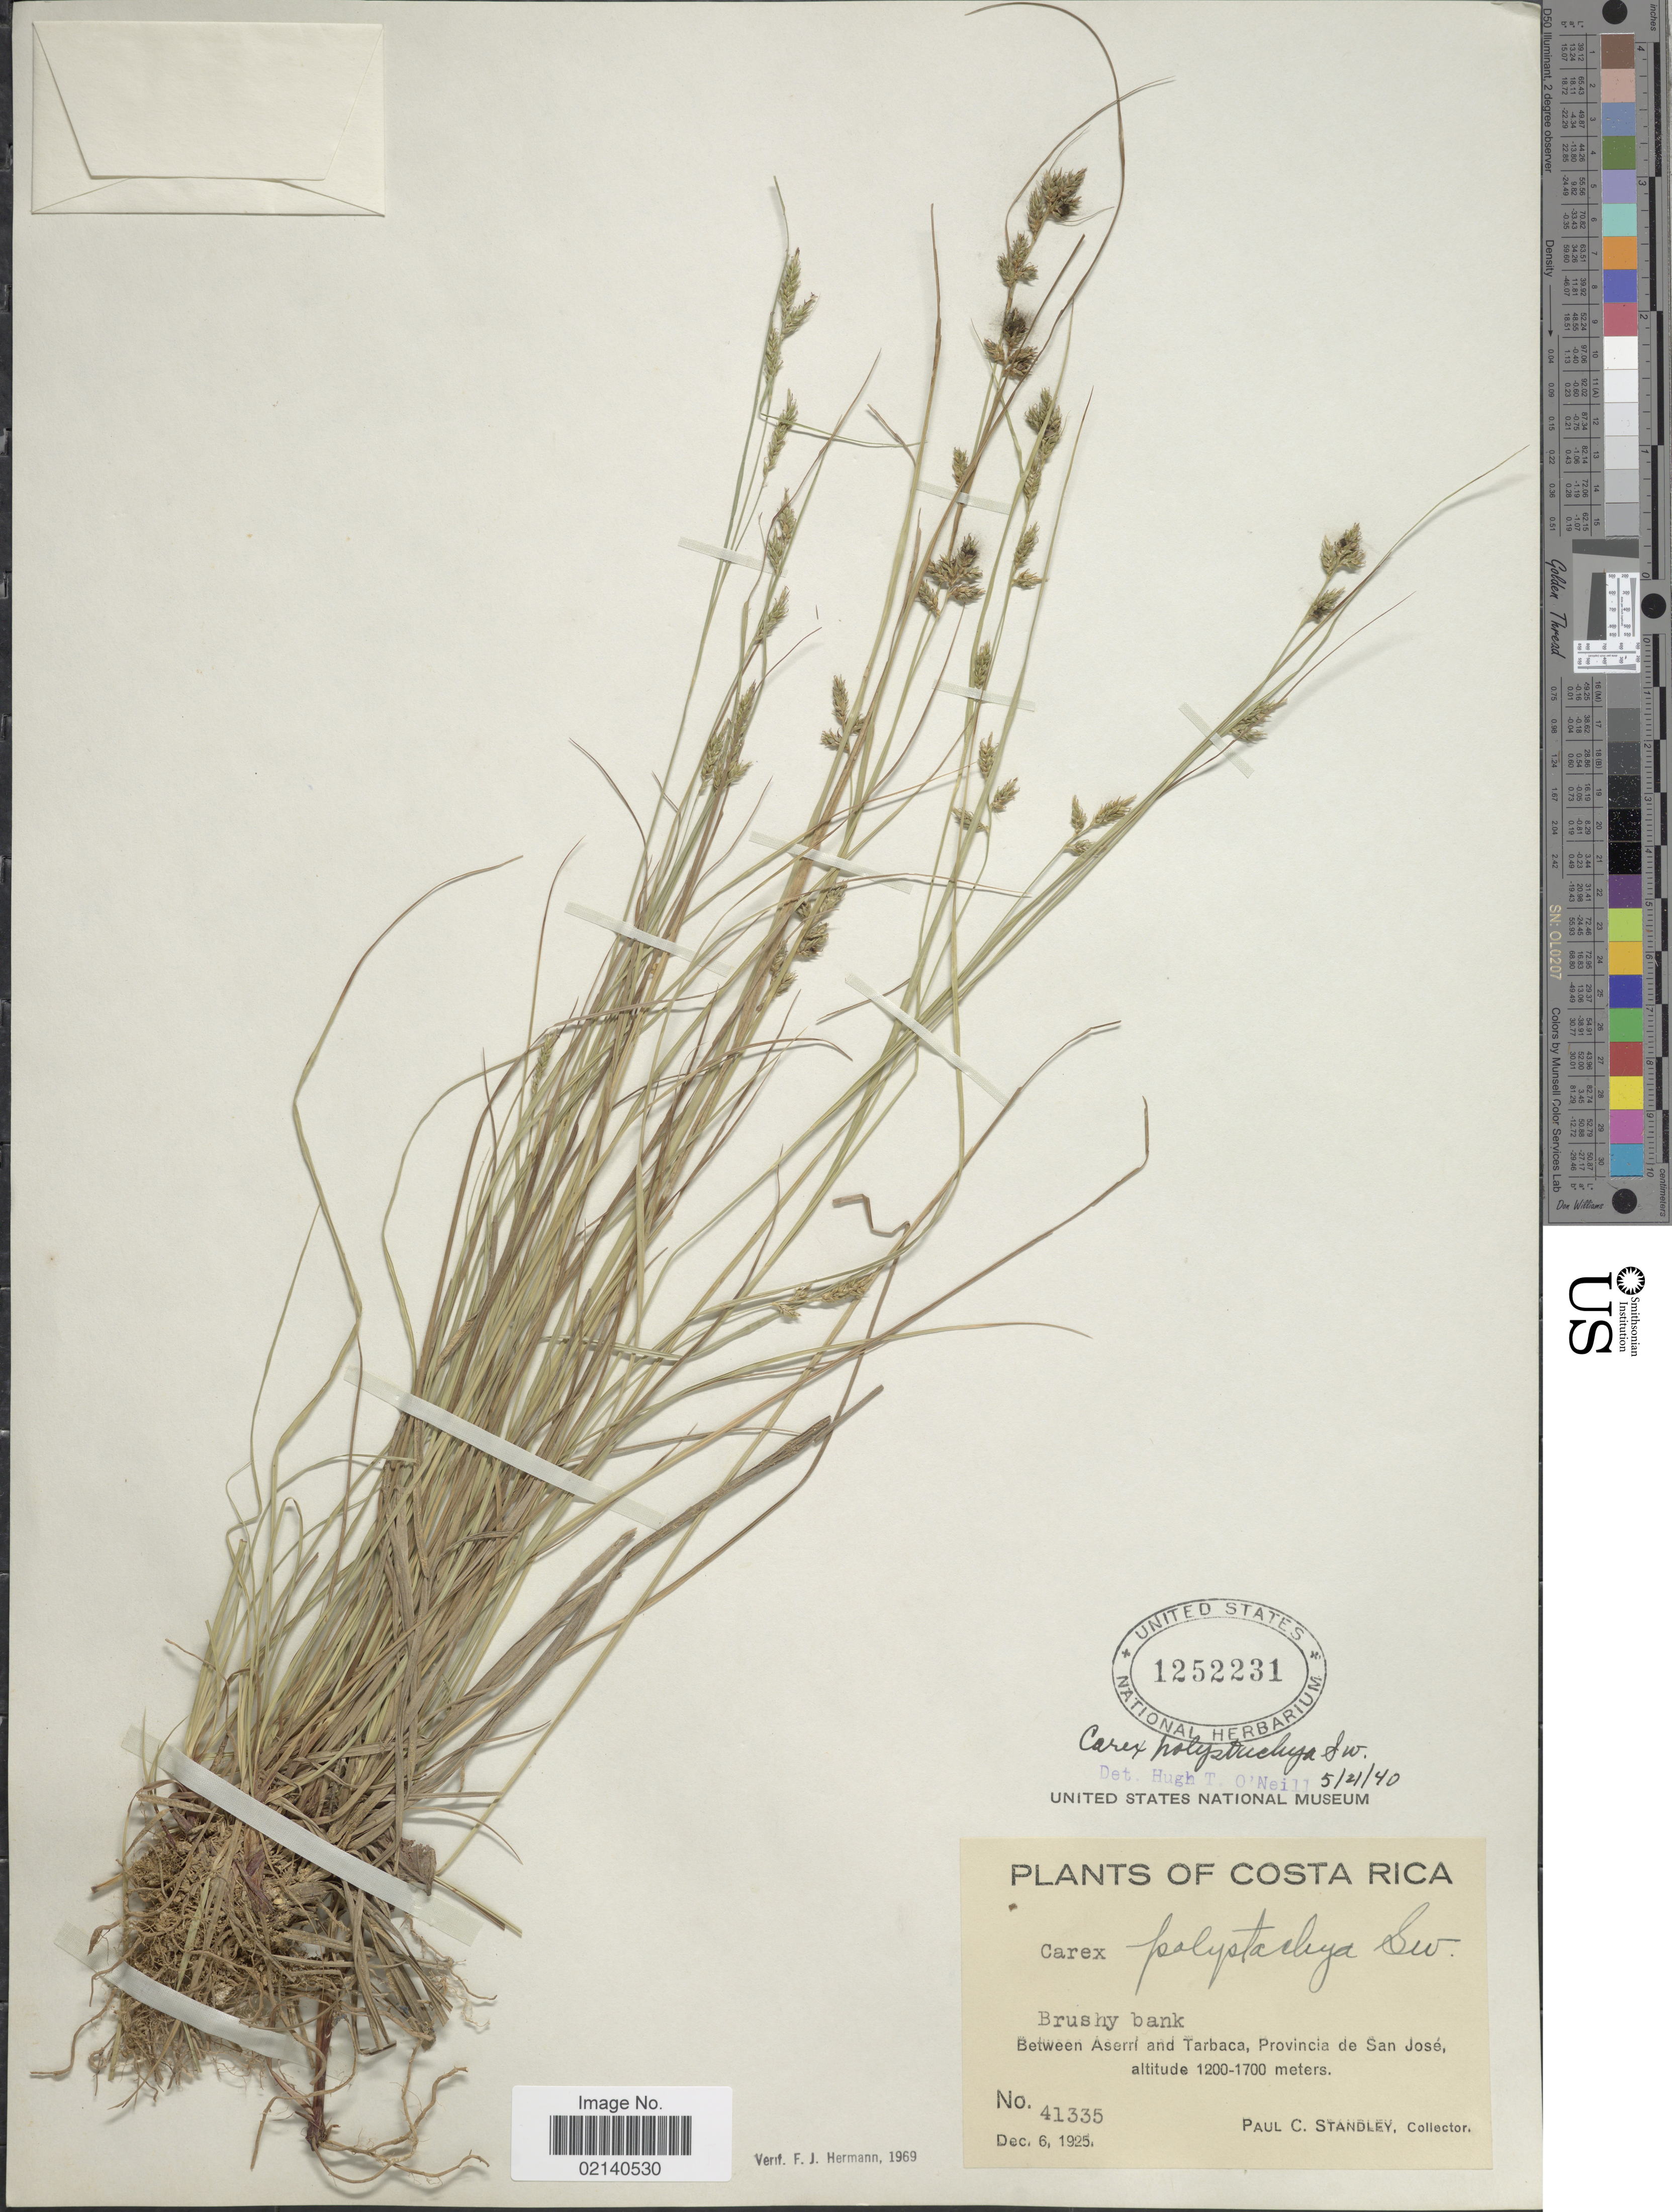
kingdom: Plantae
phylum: Tracheophyta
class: Liliopsida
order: Poales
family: Cyperaceae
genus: Carex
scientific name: Carex polystachya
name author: Sw. ex Wahlenb.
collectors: P. C. Standley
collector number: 41335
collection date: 1925-12-06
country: Costa Rica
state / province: San José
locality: Brushy bank, Between Aserri and Tarbaca.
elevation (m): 1200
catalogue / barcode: US 1252231